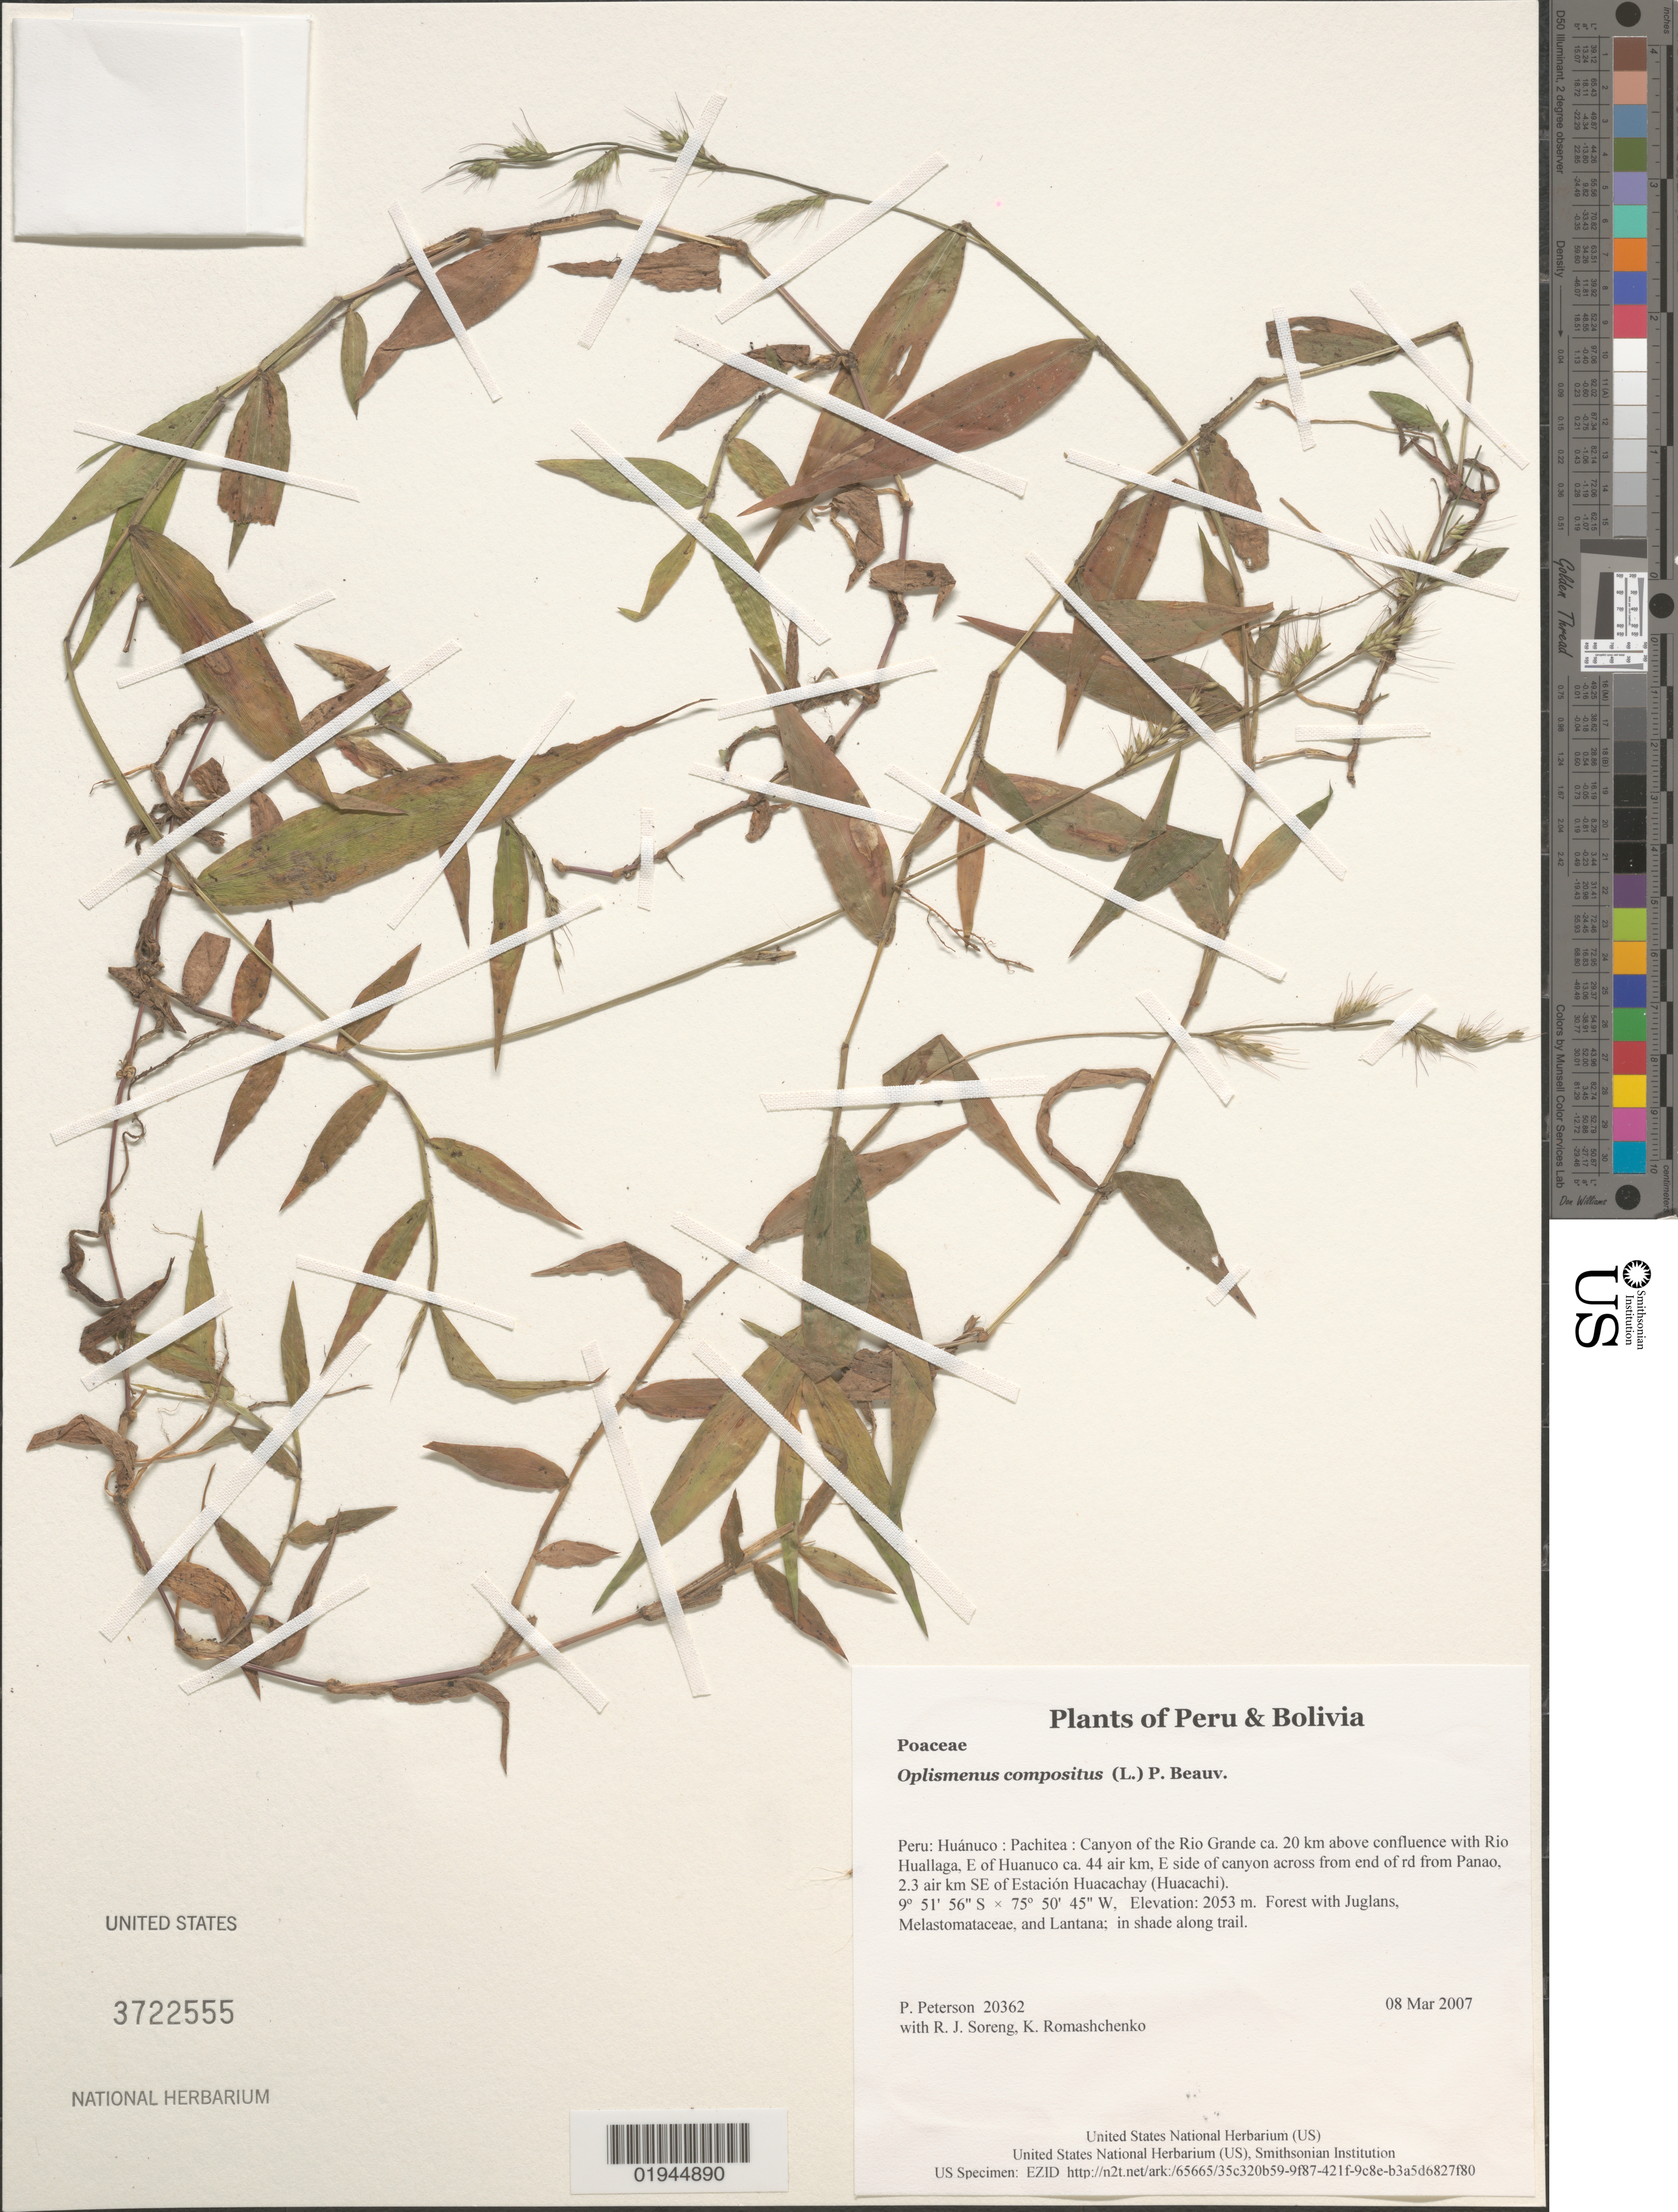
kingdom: Plantae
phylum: Tracheophyta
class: Liliopsida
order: Poales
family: Poaceae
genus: Oplismenus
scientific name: Oplismenus compositus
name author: (L.) P. Beauv.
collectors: P. M. Peterson, R. J. Soreng & K. Romashchenko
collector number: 20362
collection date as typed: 08 Mar 2007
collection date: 2007-03-08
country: Peru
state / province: Huánuco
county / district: Pachitea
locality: Canyon of the Rio Grande ca. 20 km above confluence with Rio Huallaga, E of Huanuco ca. 44 air km, E side of canyon across from end of rd from Panao, 2.3 air km SE of Estación Huacachay (Huacachi)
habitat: Forest with Juglans, Melastomataceae, and Lantana; in shade along trail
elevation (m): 2053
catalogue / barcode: US 3722555